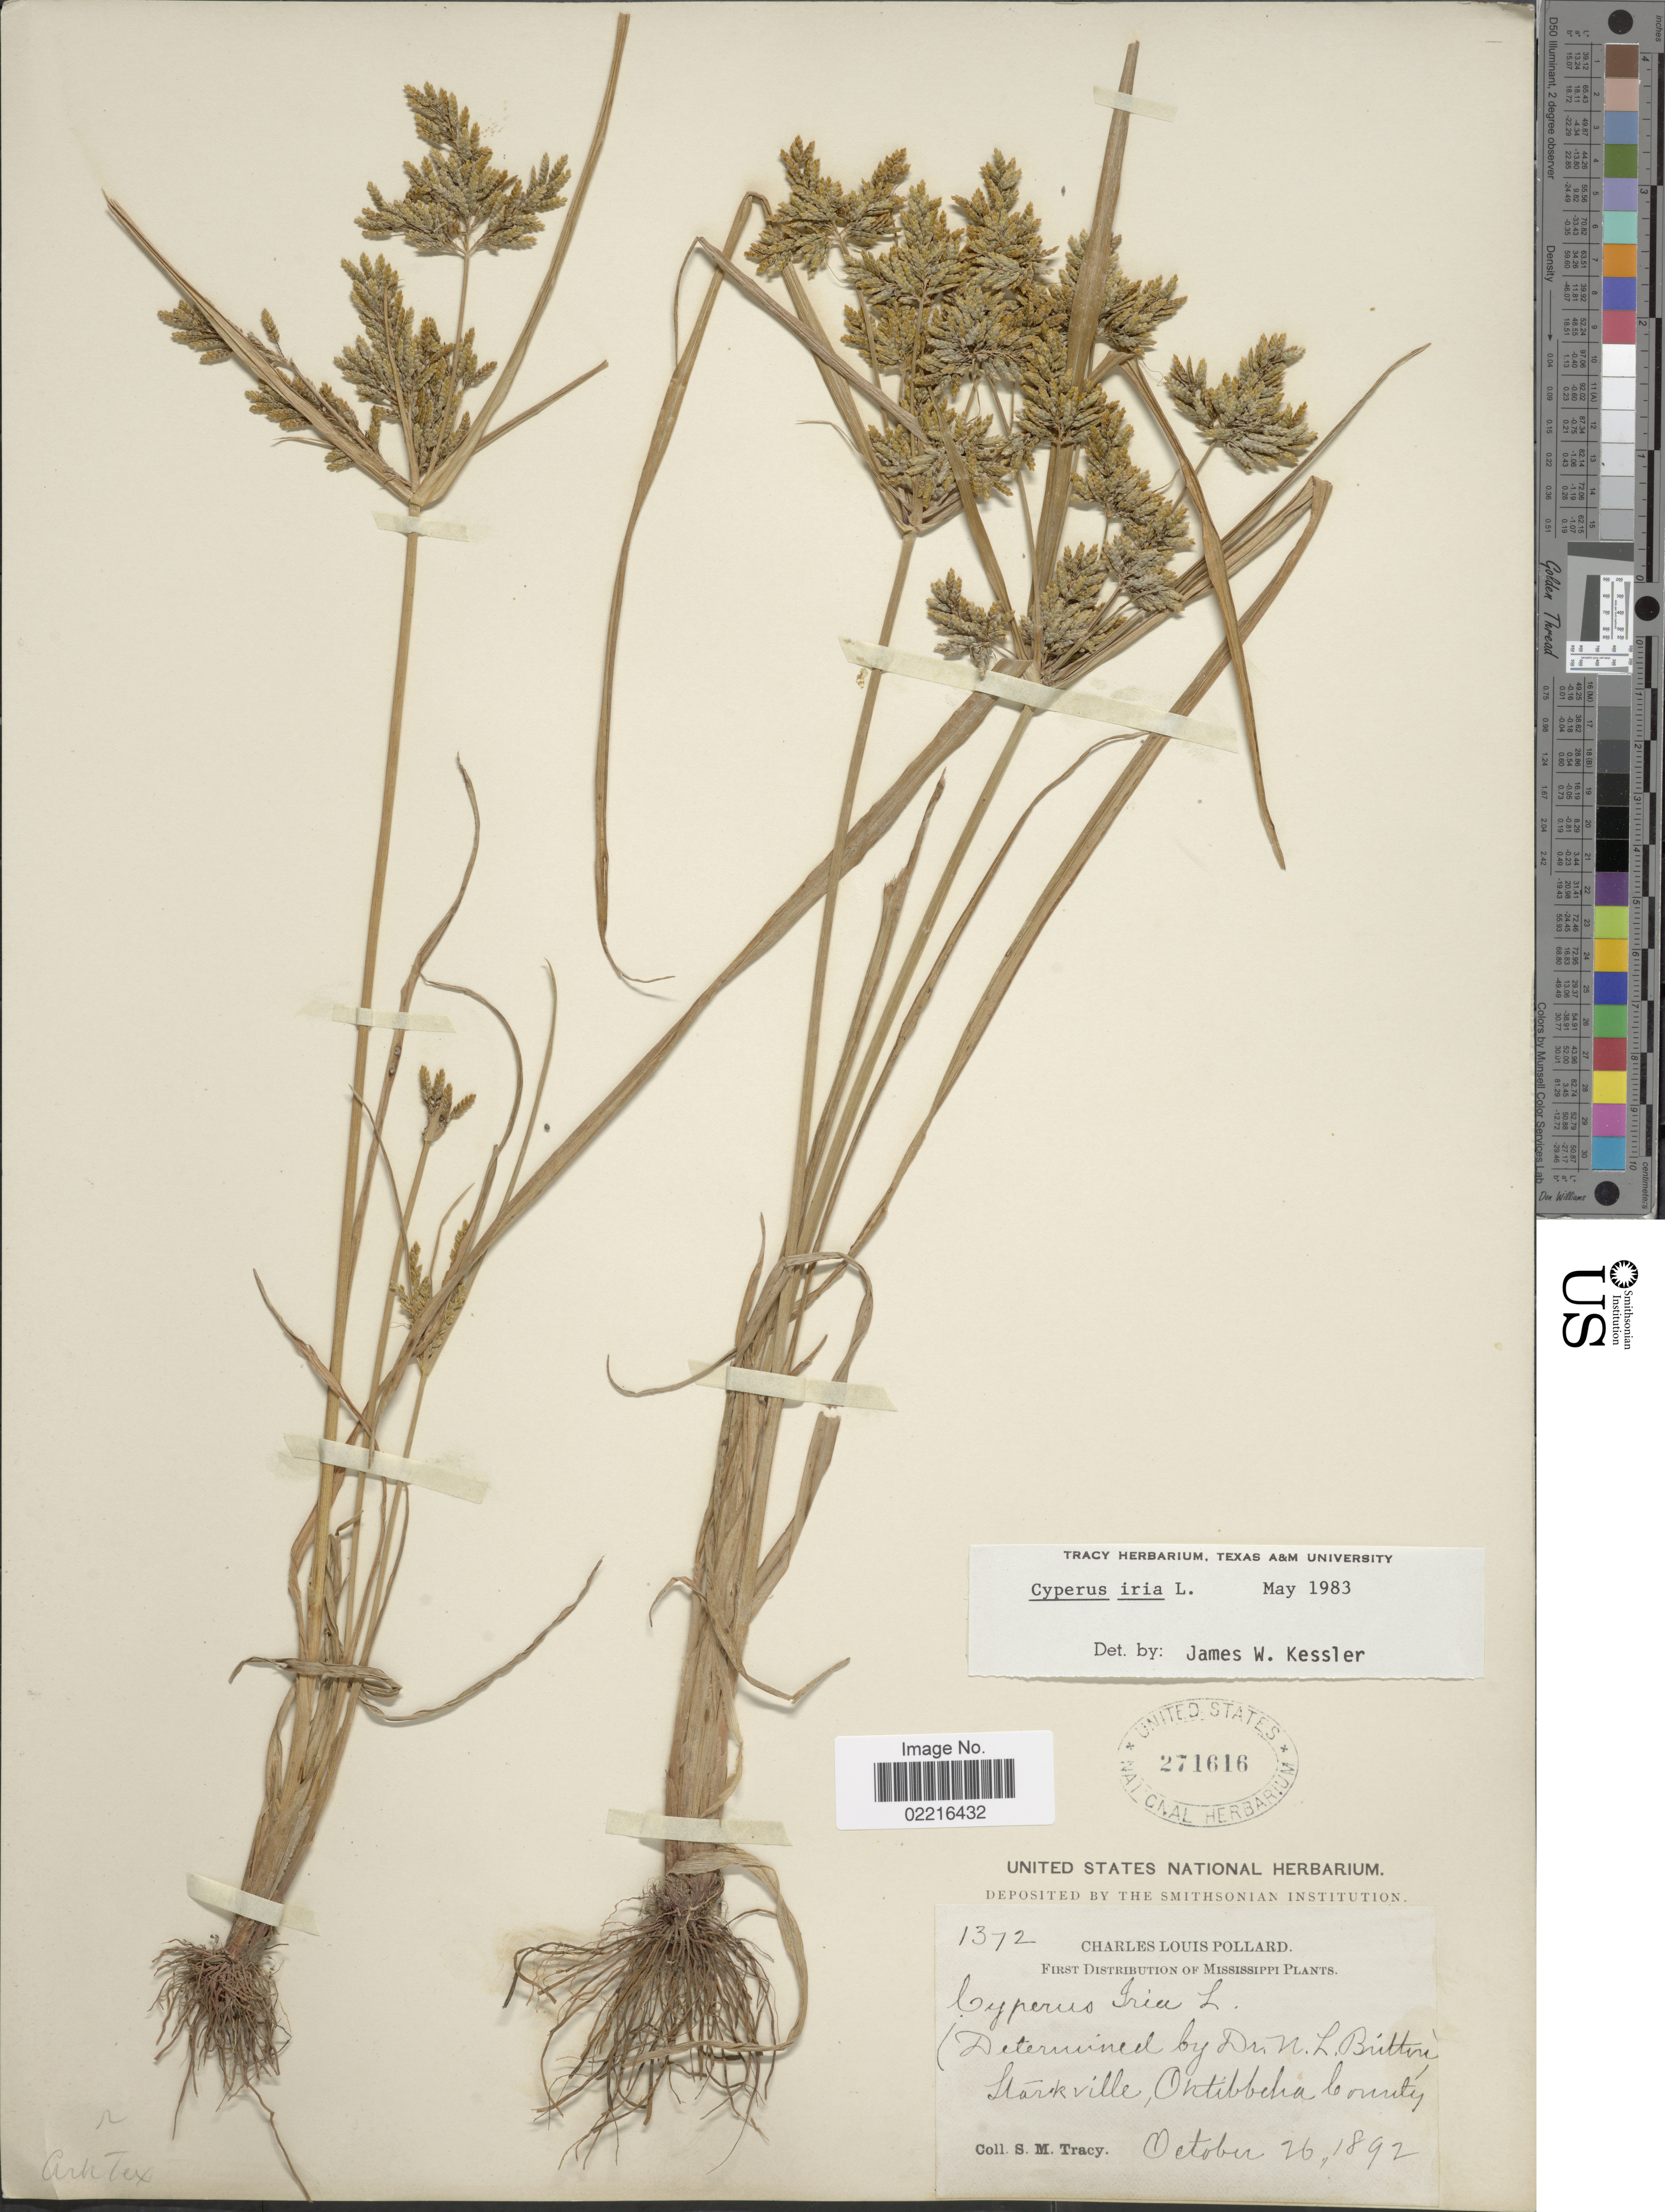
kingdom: Plantae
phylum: Tracheophyta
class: Liliopsida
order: Poales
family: Cyperaceae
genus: Cyperus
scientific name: Cyperus iria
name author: L.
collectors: S. M. Tracy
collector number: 1372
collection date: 1892-10-26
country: United States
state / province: Mississippi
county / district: Oktibbeha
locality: Starkville, Oktibbeha County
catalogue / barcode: US 271616